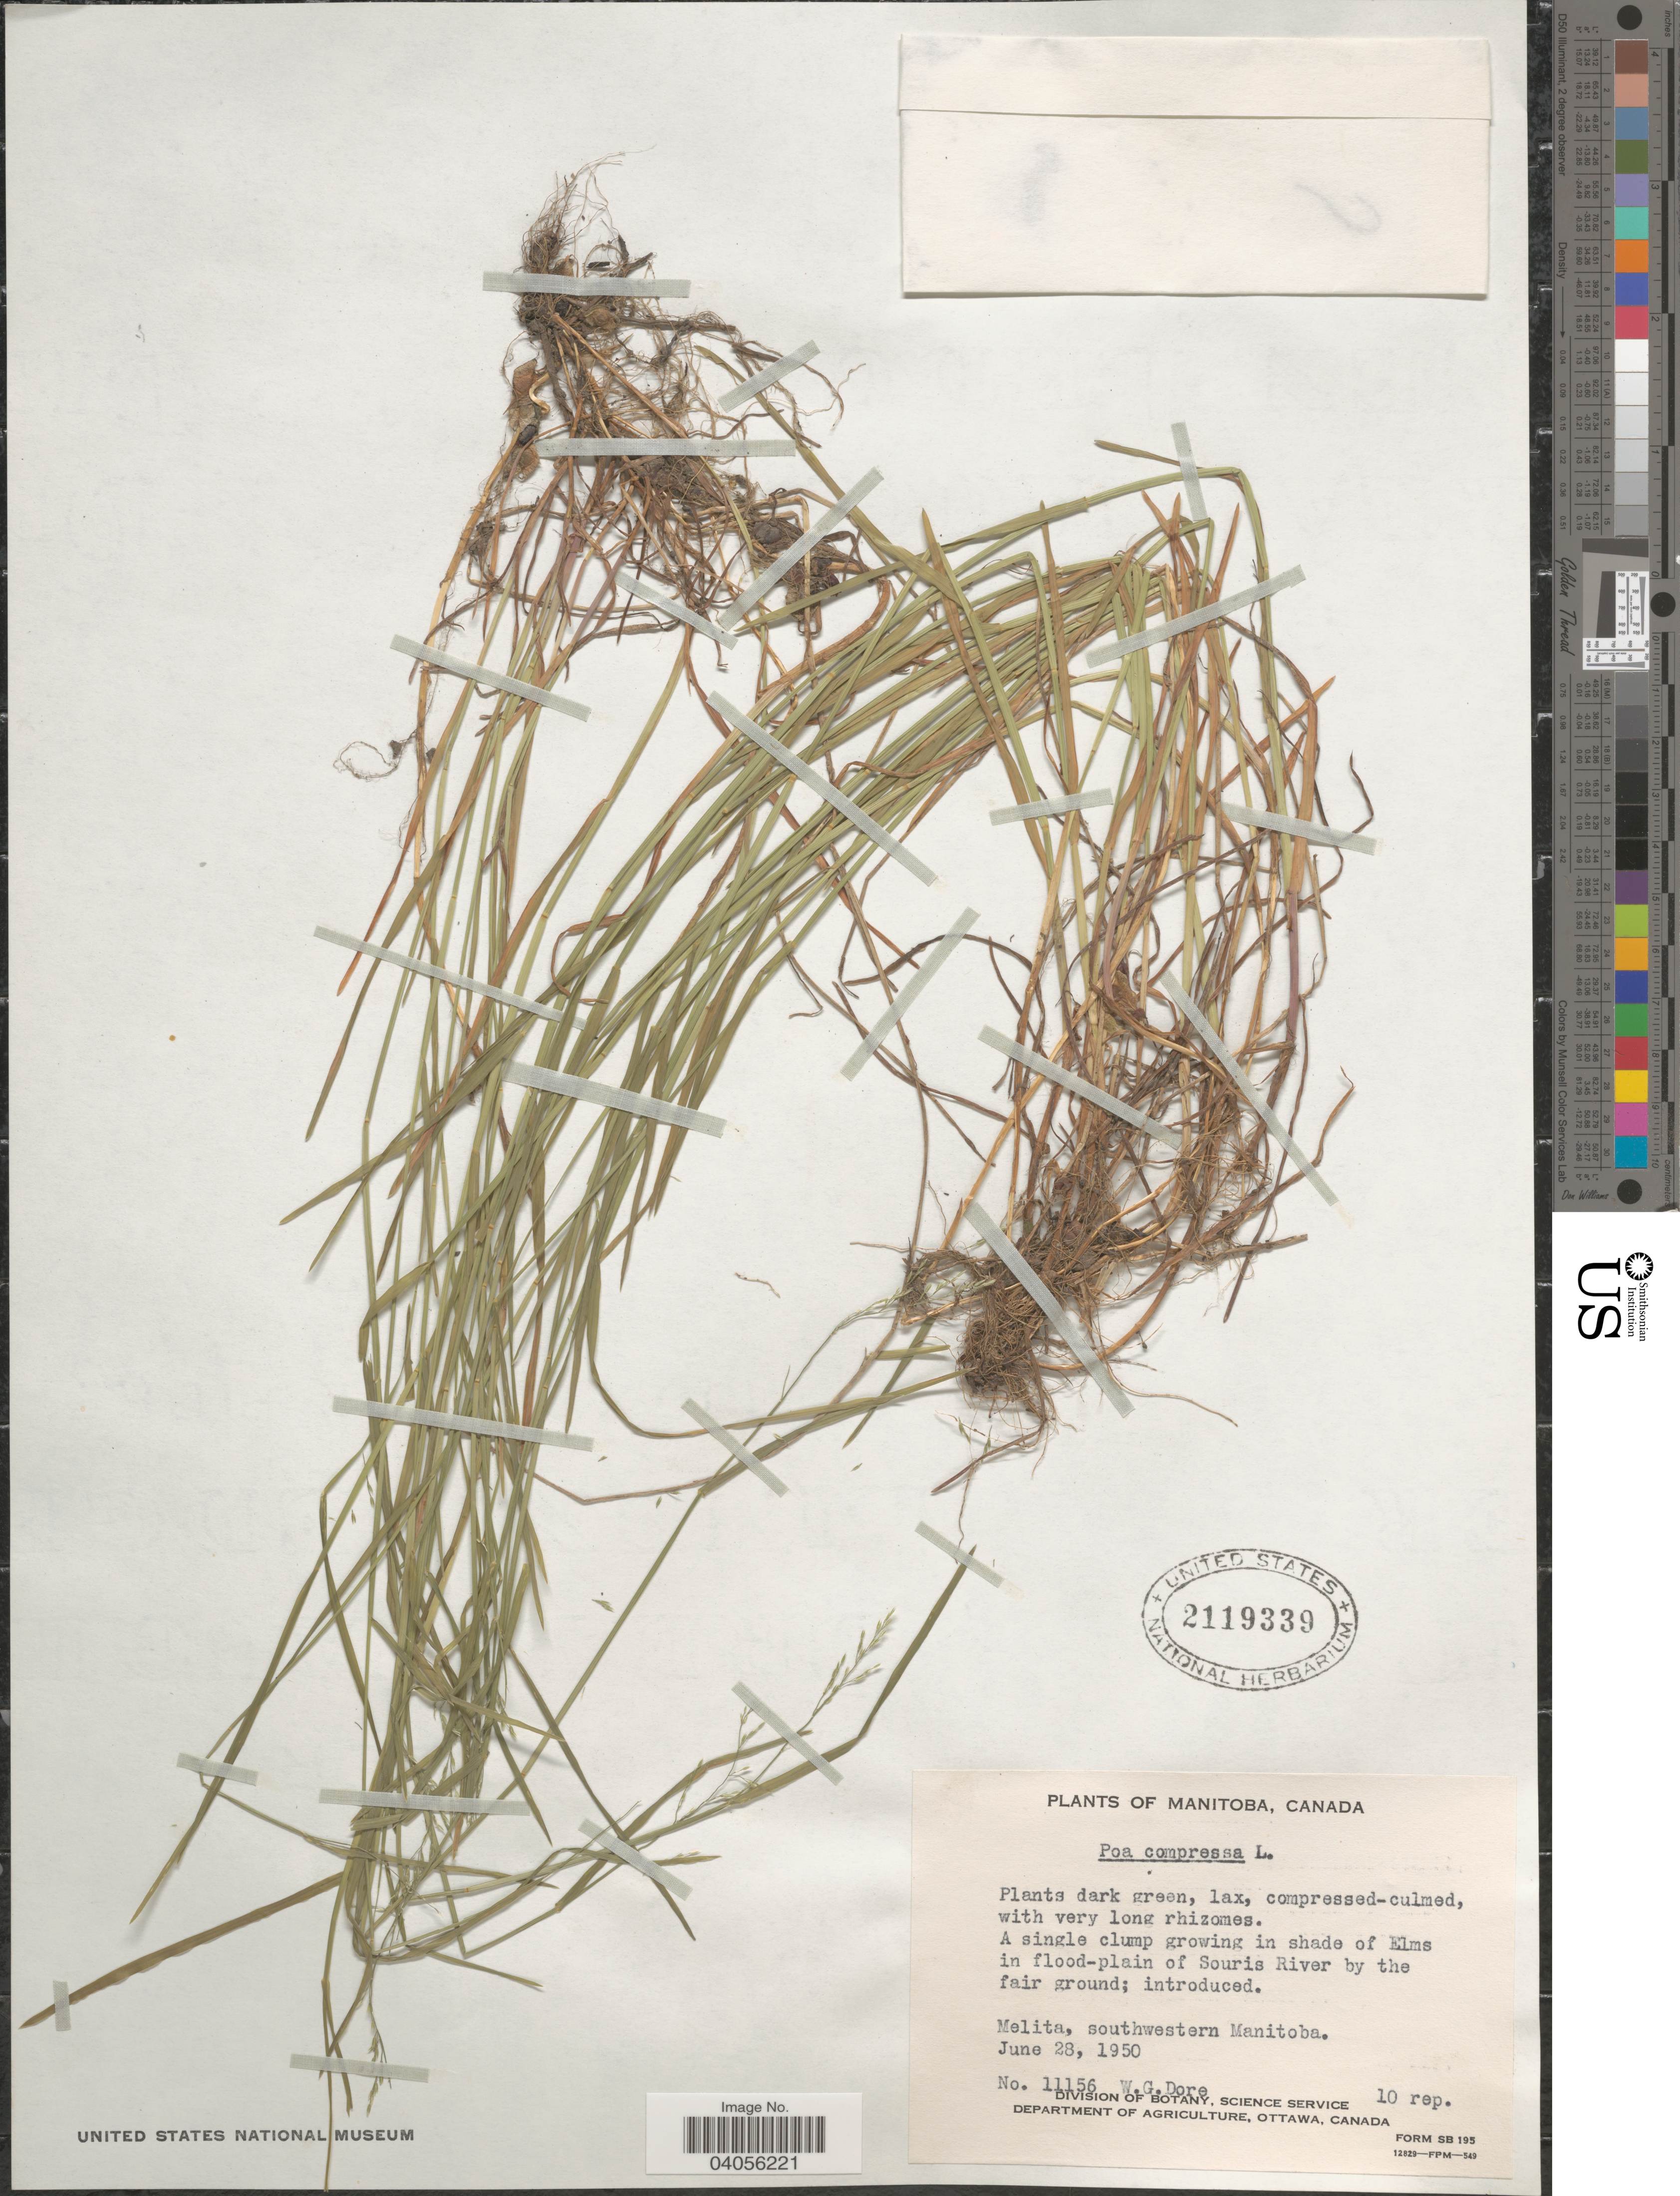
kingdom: Plantae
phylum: Tracheophyta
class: Liliopsida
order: Poales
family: Poaceae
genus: Poa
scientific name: Poa compressa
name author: L.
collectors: W. Dore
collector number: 11156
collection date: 1950-06-28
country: Canada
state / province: Manitoba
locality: In shade of Elms in flood-plain of Souris River by the fair ground. Melita, southwestern Manitoba.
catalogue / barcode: US 2119339